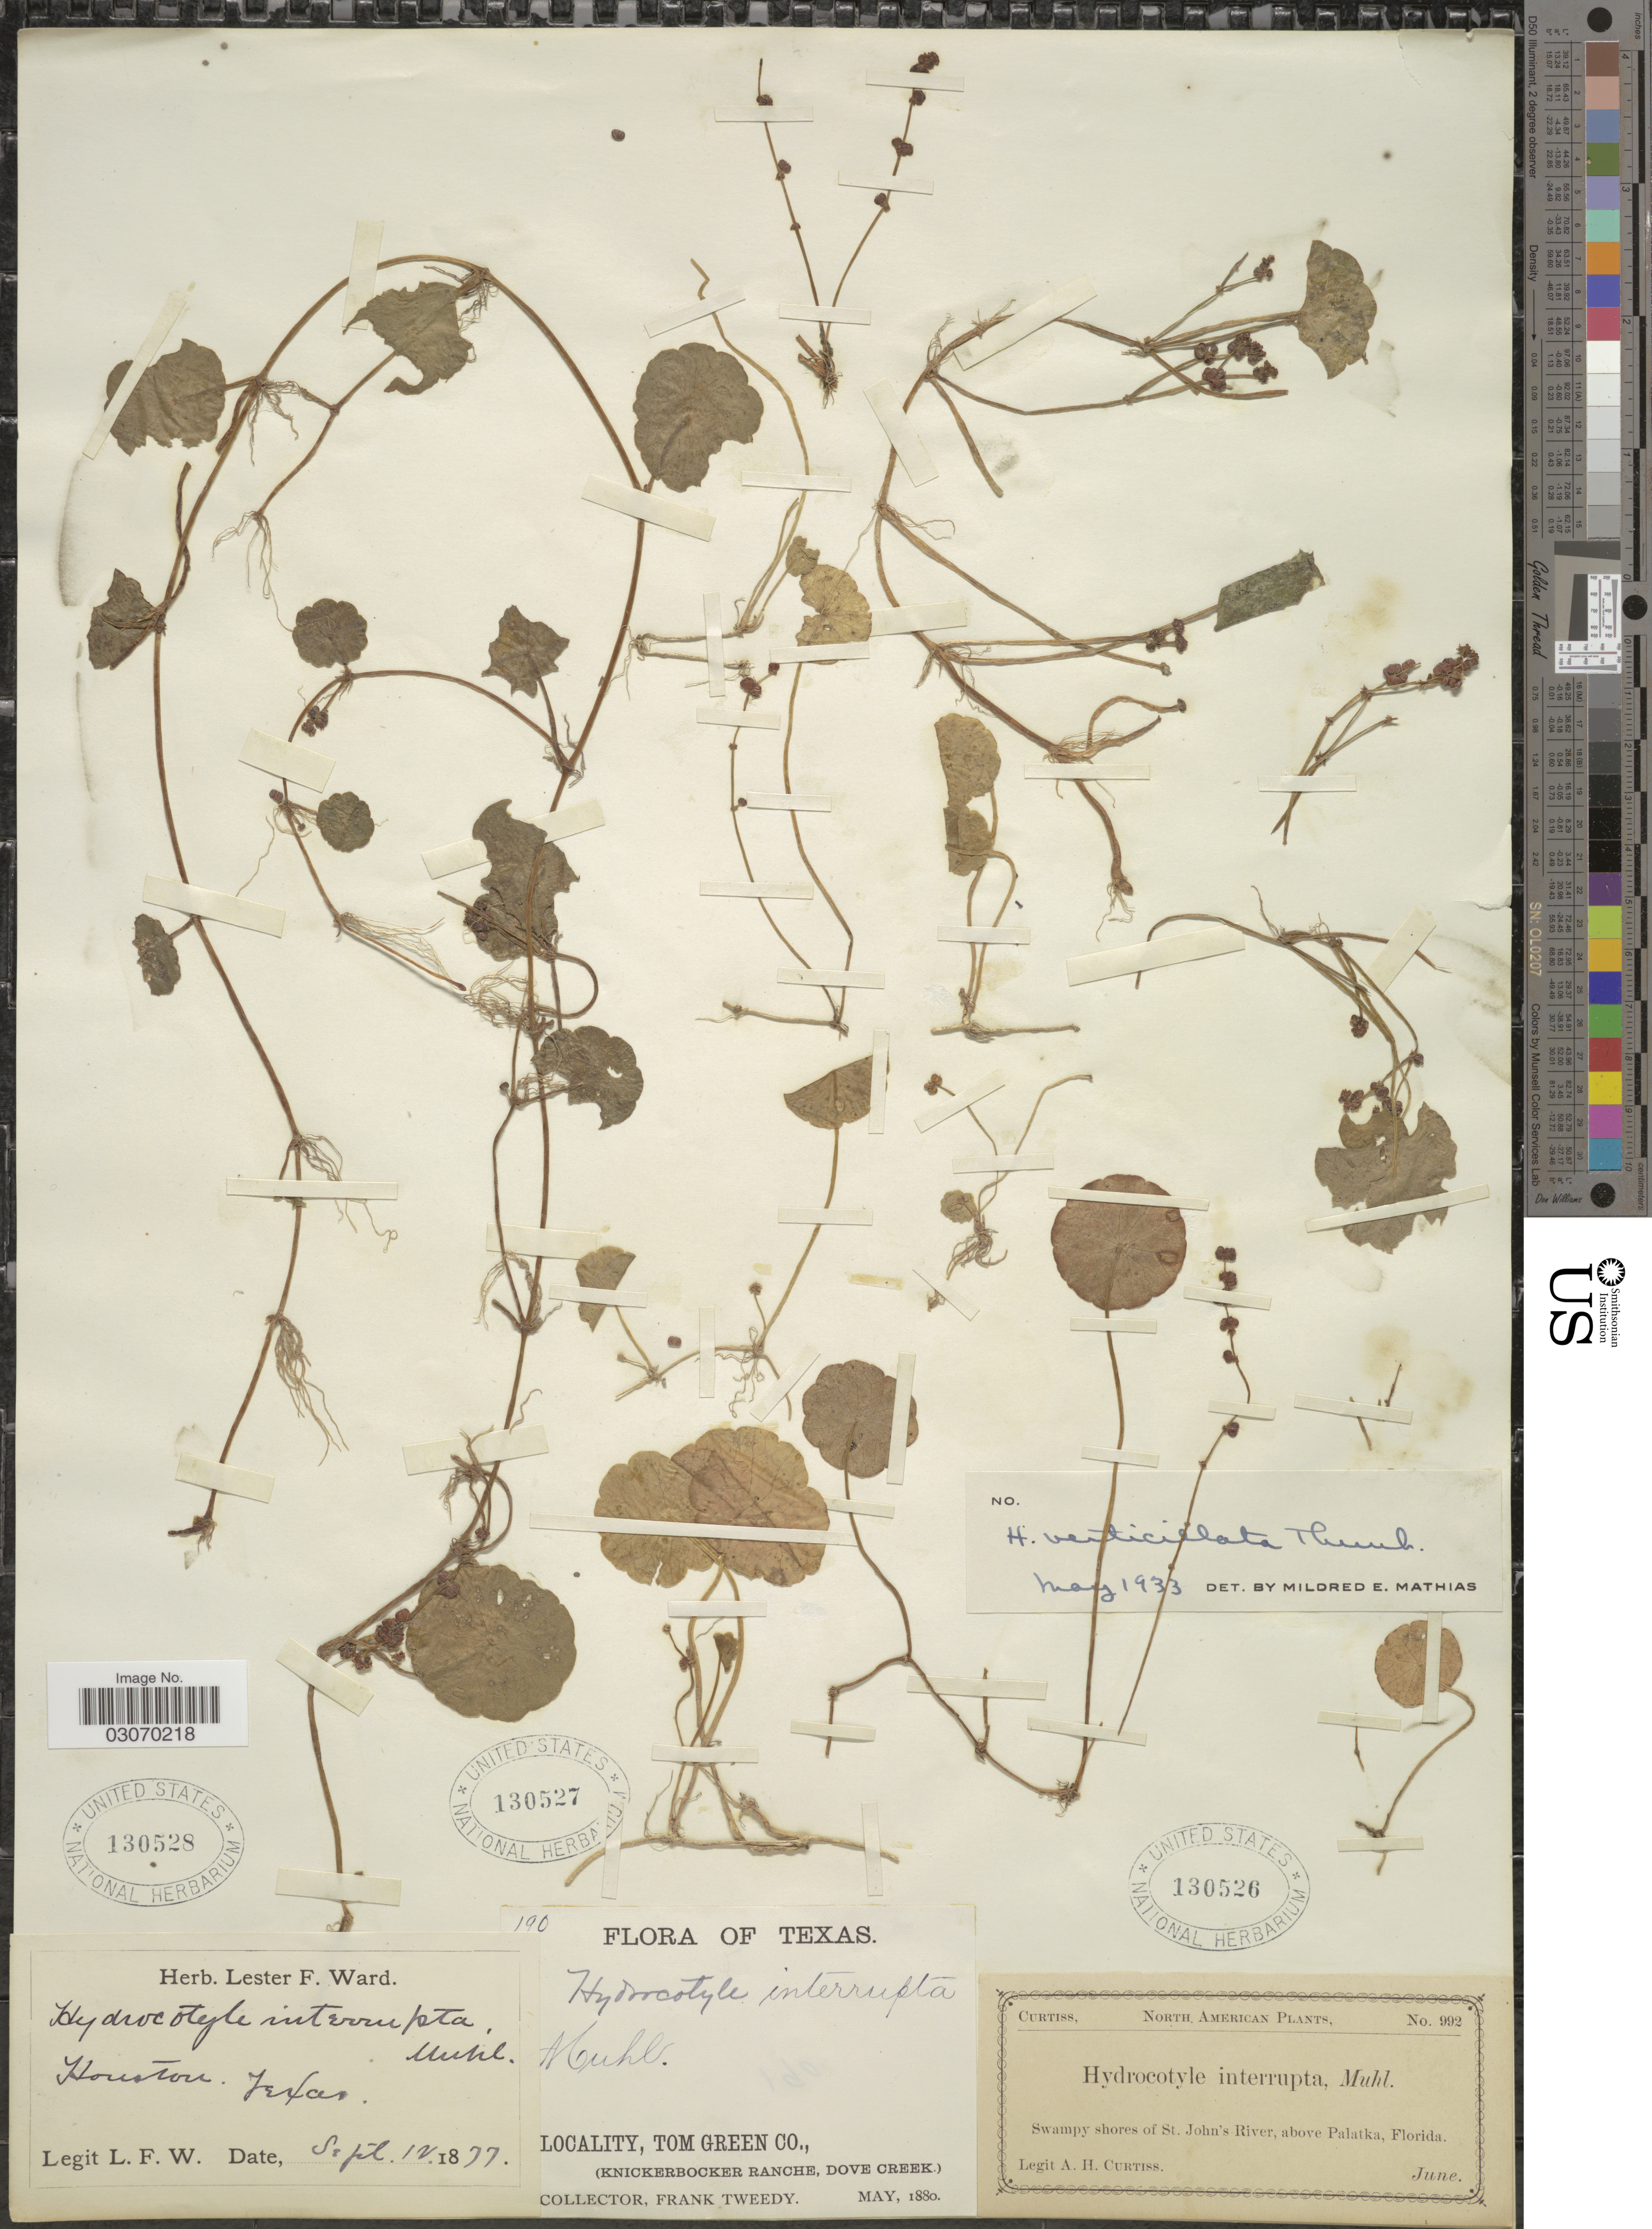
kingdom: Plantae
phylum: Tracheophyta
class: Magnoliopsida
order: Apiales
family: Araliaceae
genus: Hydrocotyle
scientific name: Hydrocotyle verticillata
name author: Thunb.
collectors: A. H. Curtiss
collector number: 992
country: United States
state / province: Florida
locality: Swampy shores of St. John's River, above Palatka.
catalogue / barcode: US 130526